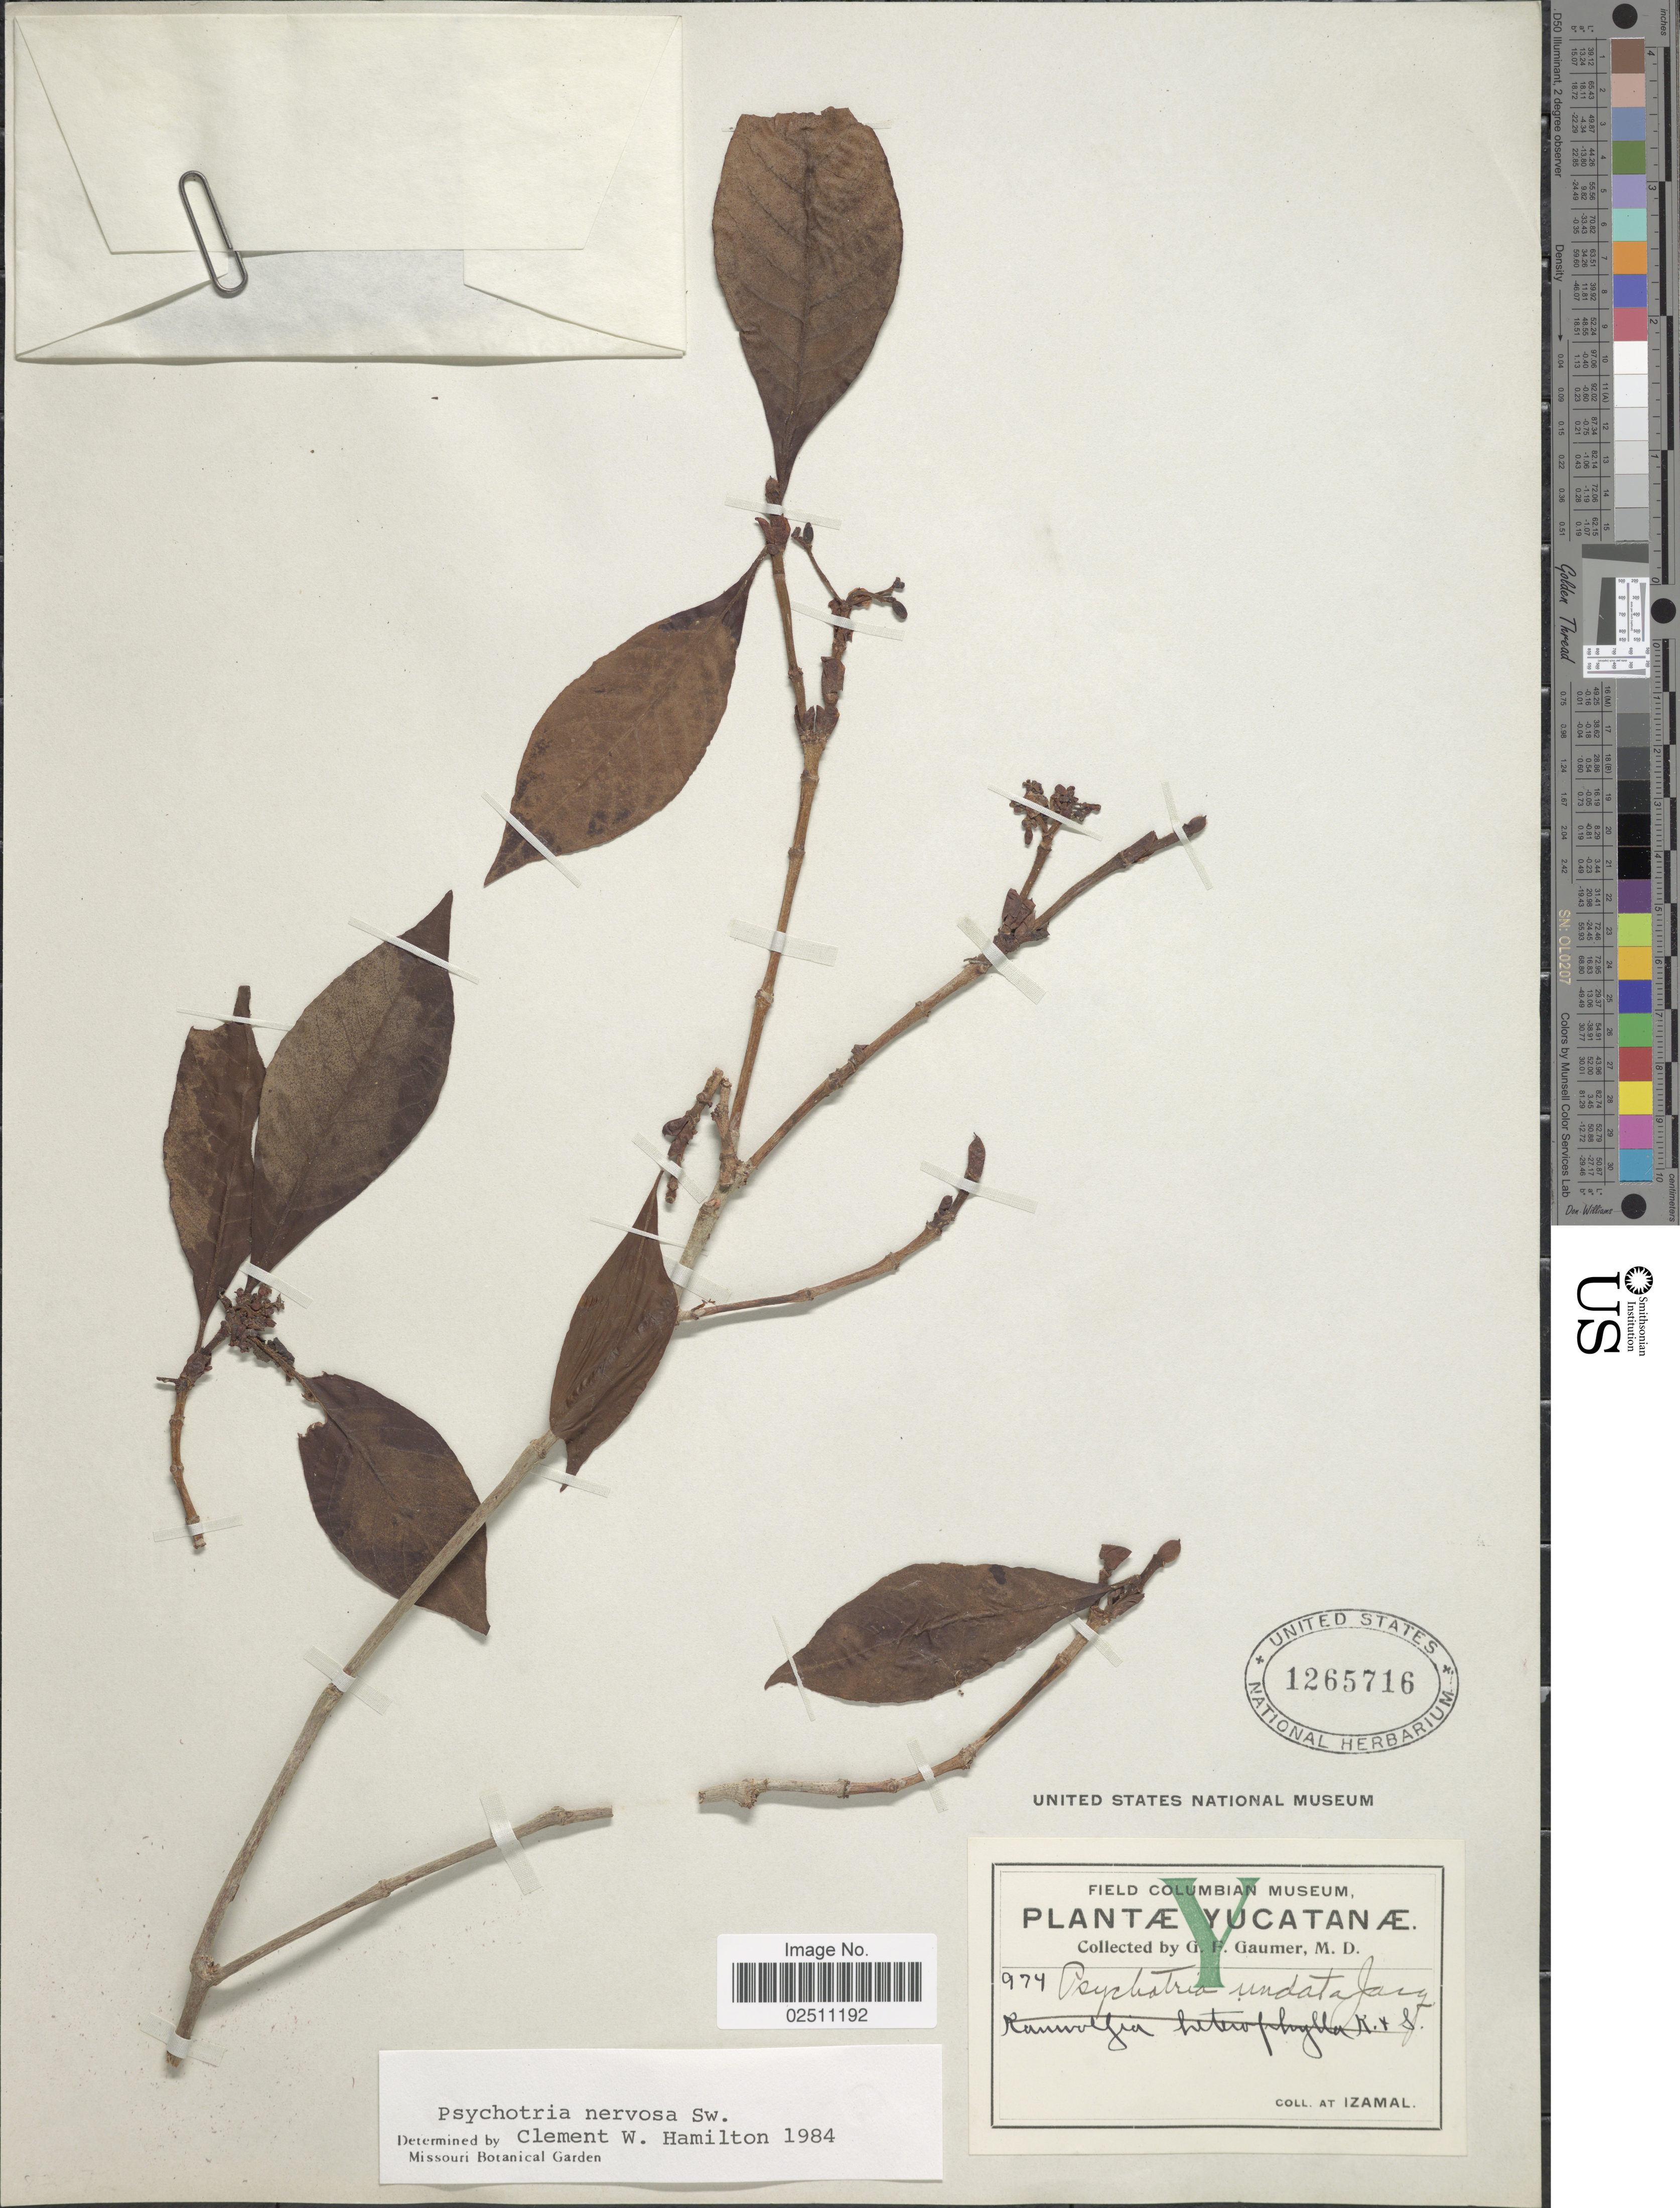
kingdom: Plantae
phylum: Tracheophyta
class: Magnoliopsida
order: Gentianales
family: Rubiaceae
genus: Psychotria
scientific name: Psychotria nervosa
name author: Sw.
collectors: G. F. Gaumer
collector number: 974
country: Mexico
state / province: Yucatán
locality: Izamal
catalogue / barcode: US 1265716